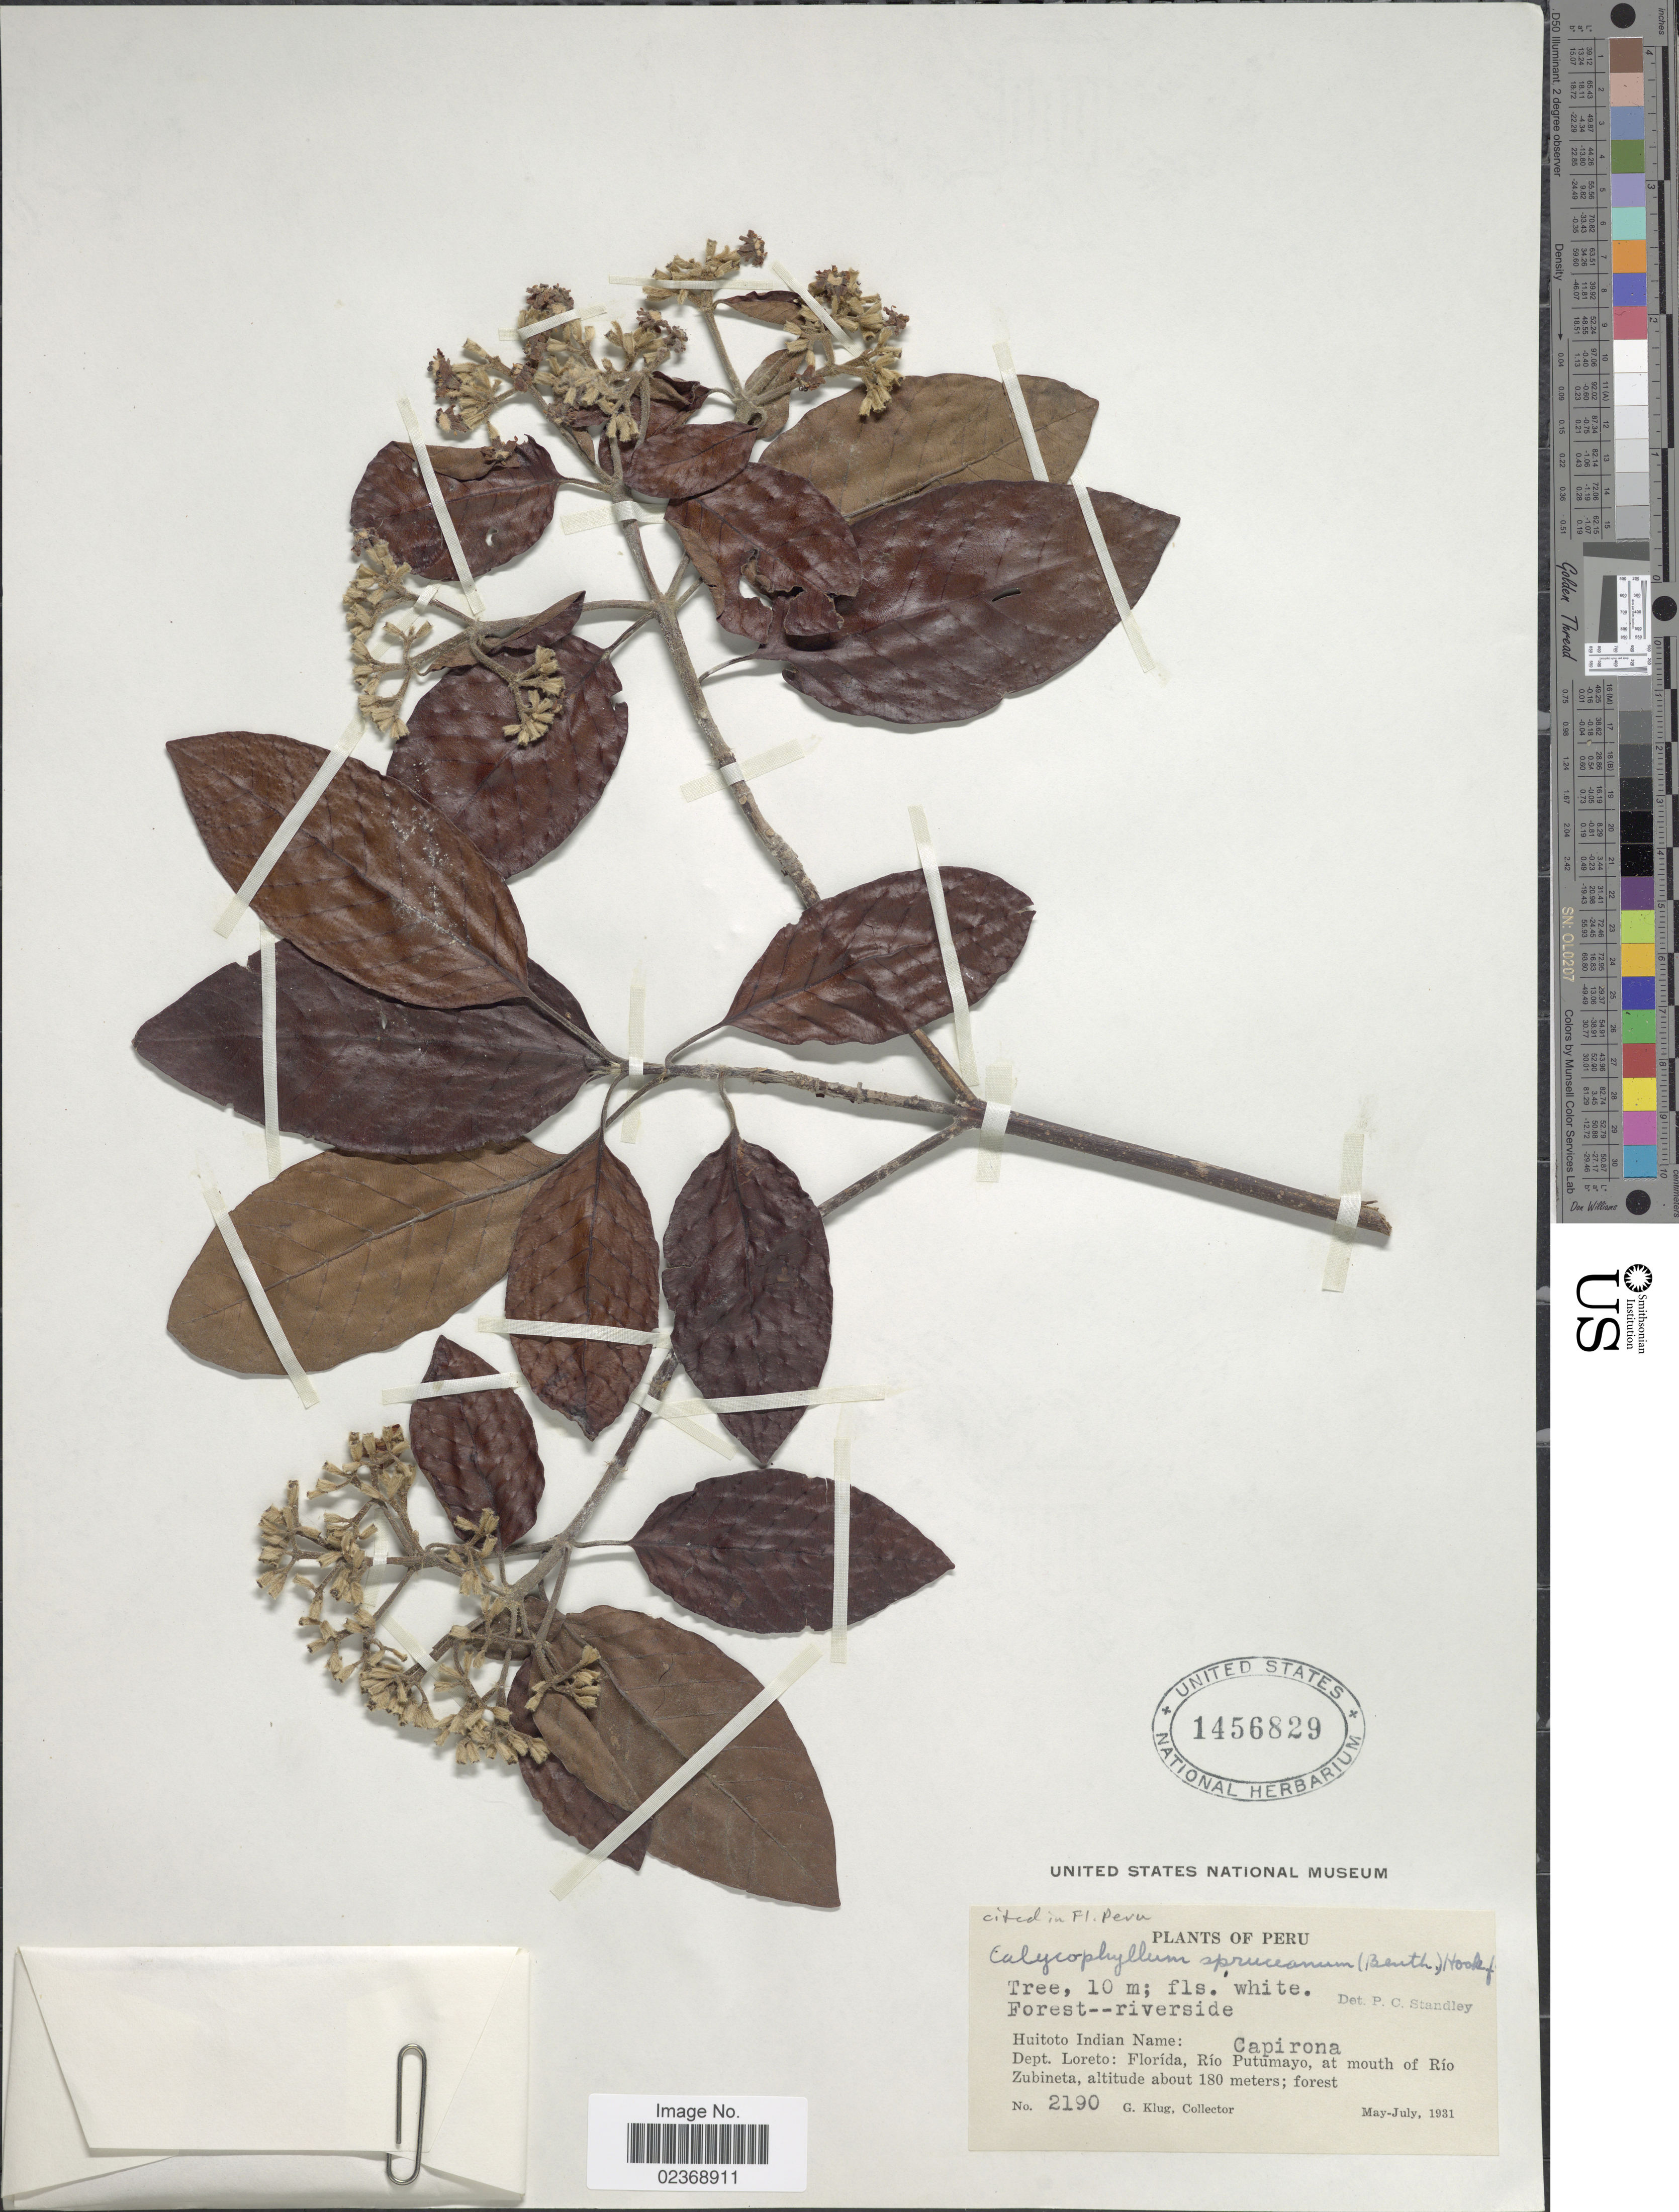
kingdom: Plantae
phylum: Tracheophyta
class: Magnoliopsida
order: Gentianales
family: Rubiaceae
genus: Calycophyllum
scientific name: Calycophyllum spruceanum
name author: (Benth.) Hook. f. ex K. Schum.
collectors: G. Klug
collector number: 2190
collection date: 1931-05/1931-07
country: Peru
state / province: Loreto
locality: Florida, Rio Putumayo, at mouth of Rio Zubineta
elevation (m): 180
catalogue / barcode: US 1456829